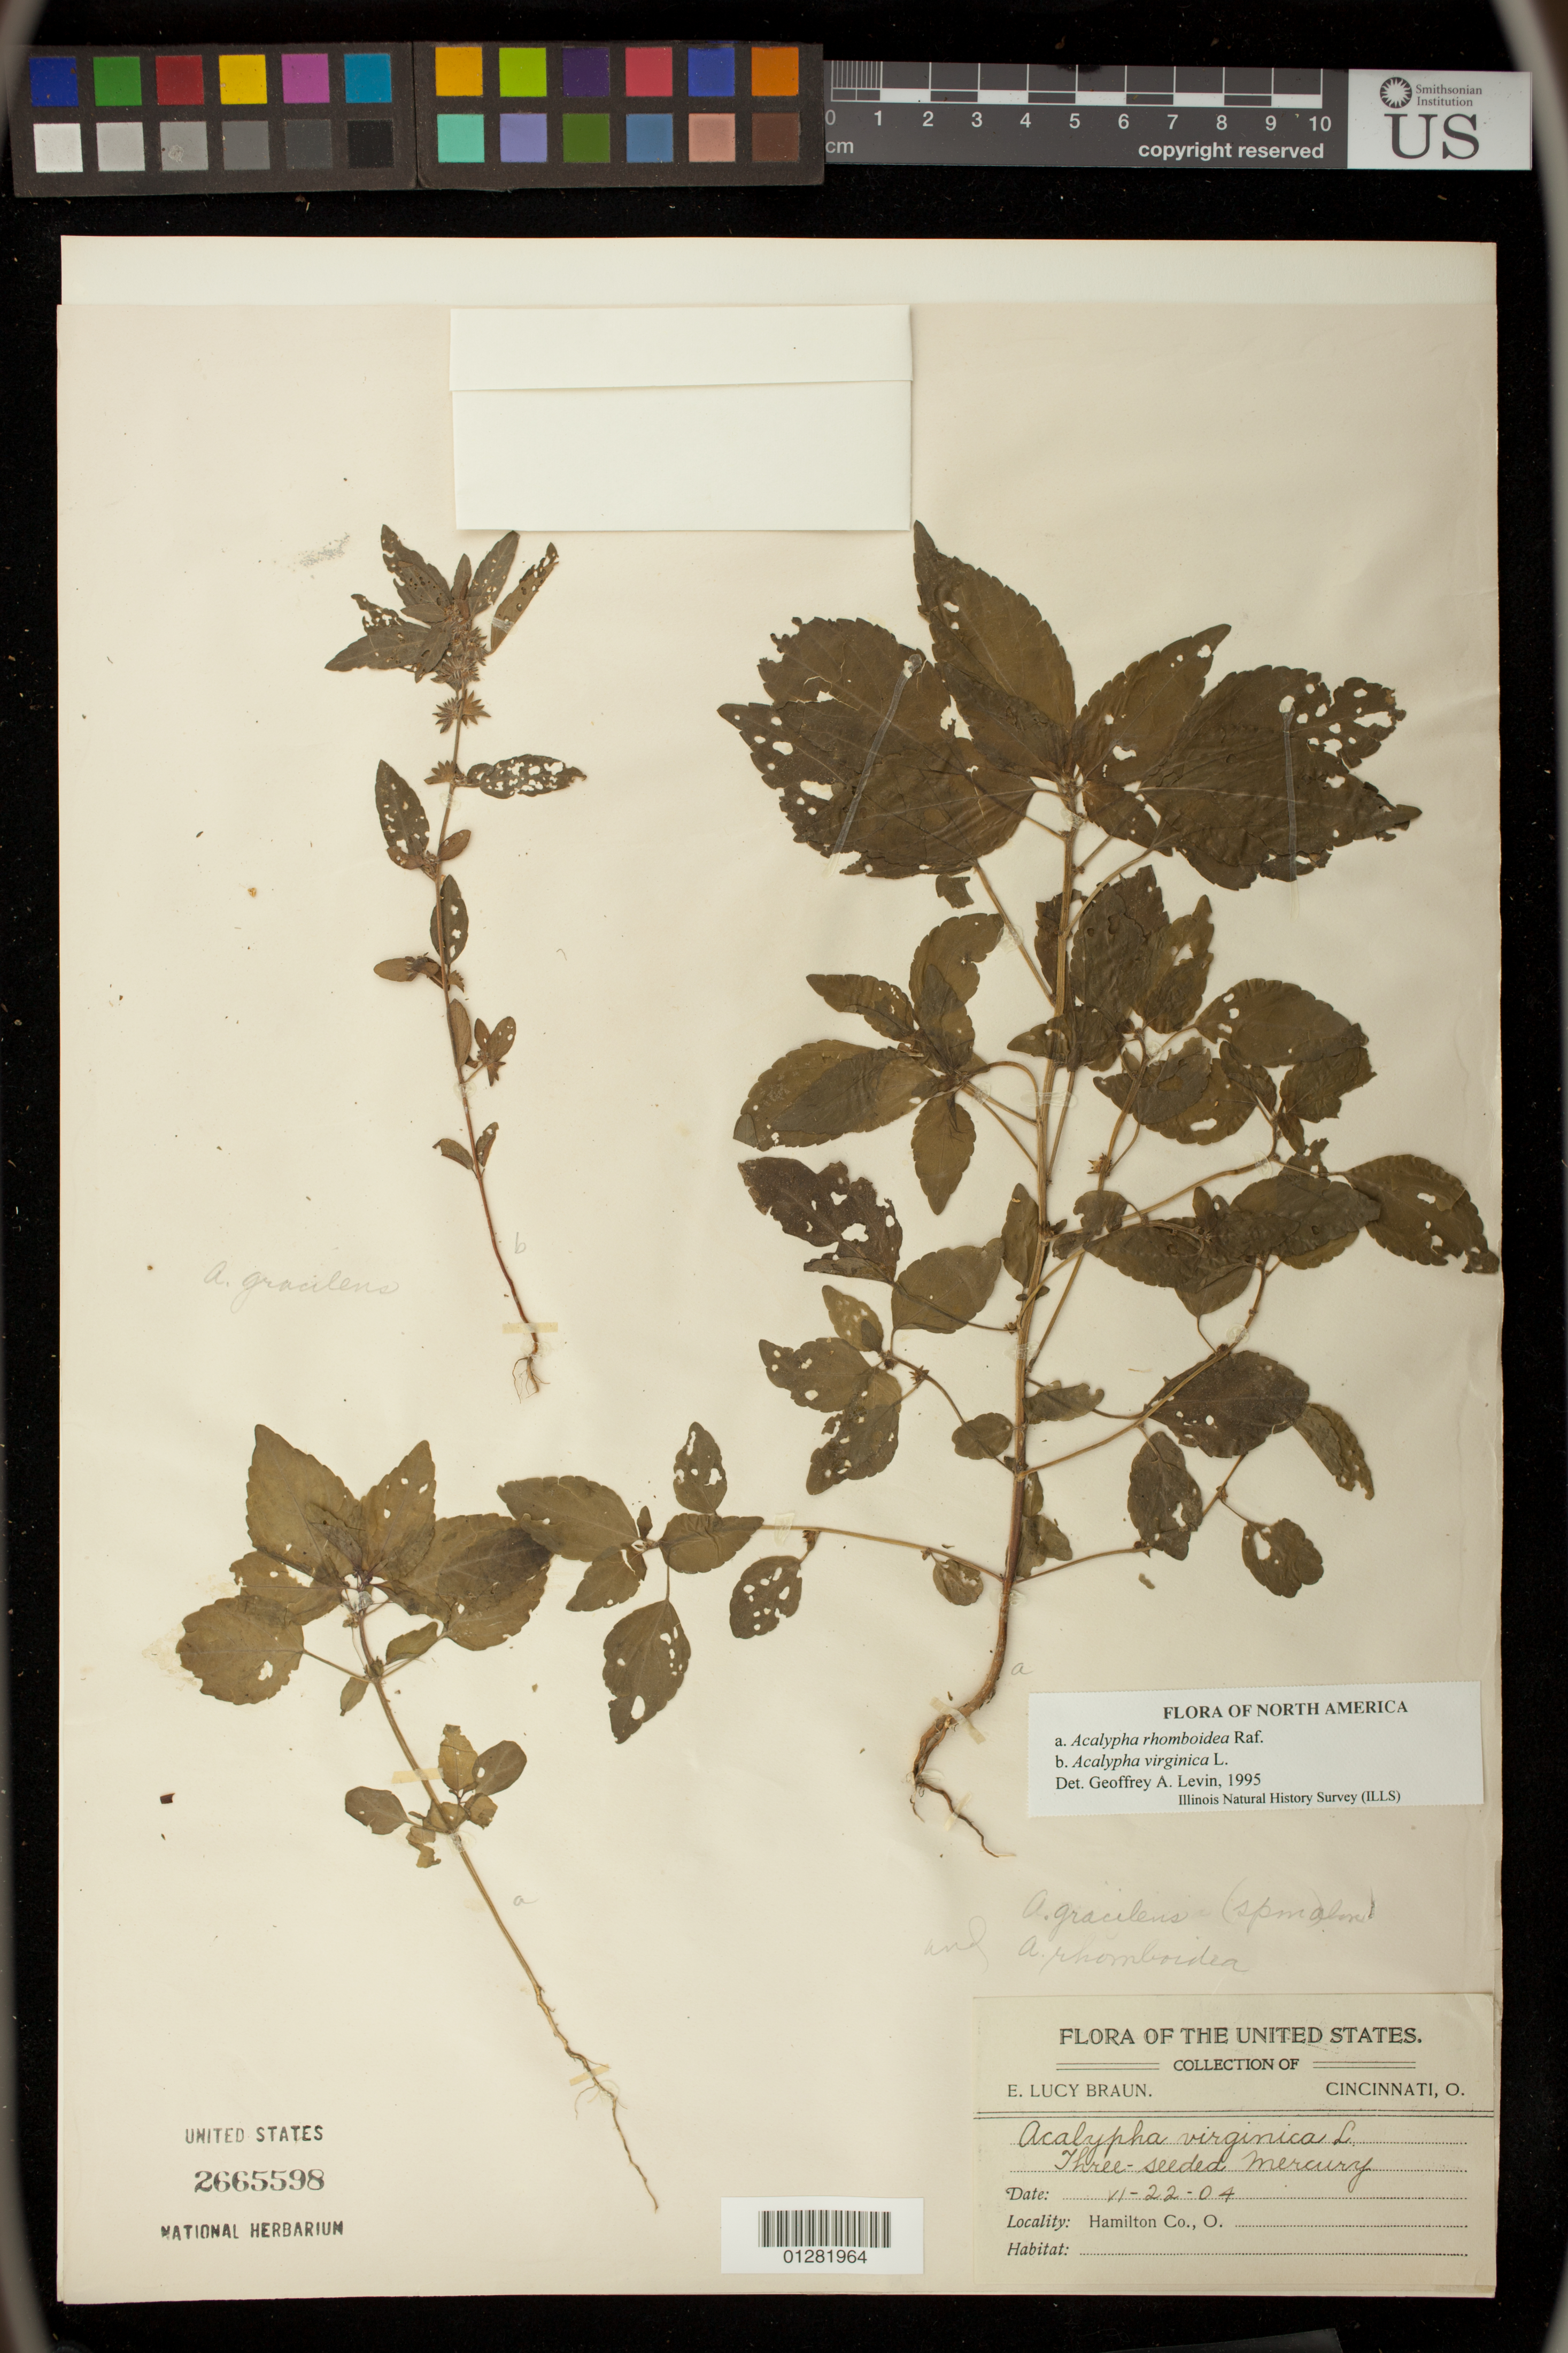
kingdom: Plantae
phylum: Tracheophyta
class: Magnoliopsida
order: Malpighiales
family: Euphorbiaceae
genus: Acalypha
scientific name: Acalypha rhomboidea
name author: Raf.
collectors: E. L. Braun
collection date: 1904-06-22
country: United States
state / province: Ohio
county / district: Hamilton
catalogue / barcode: US 2665598